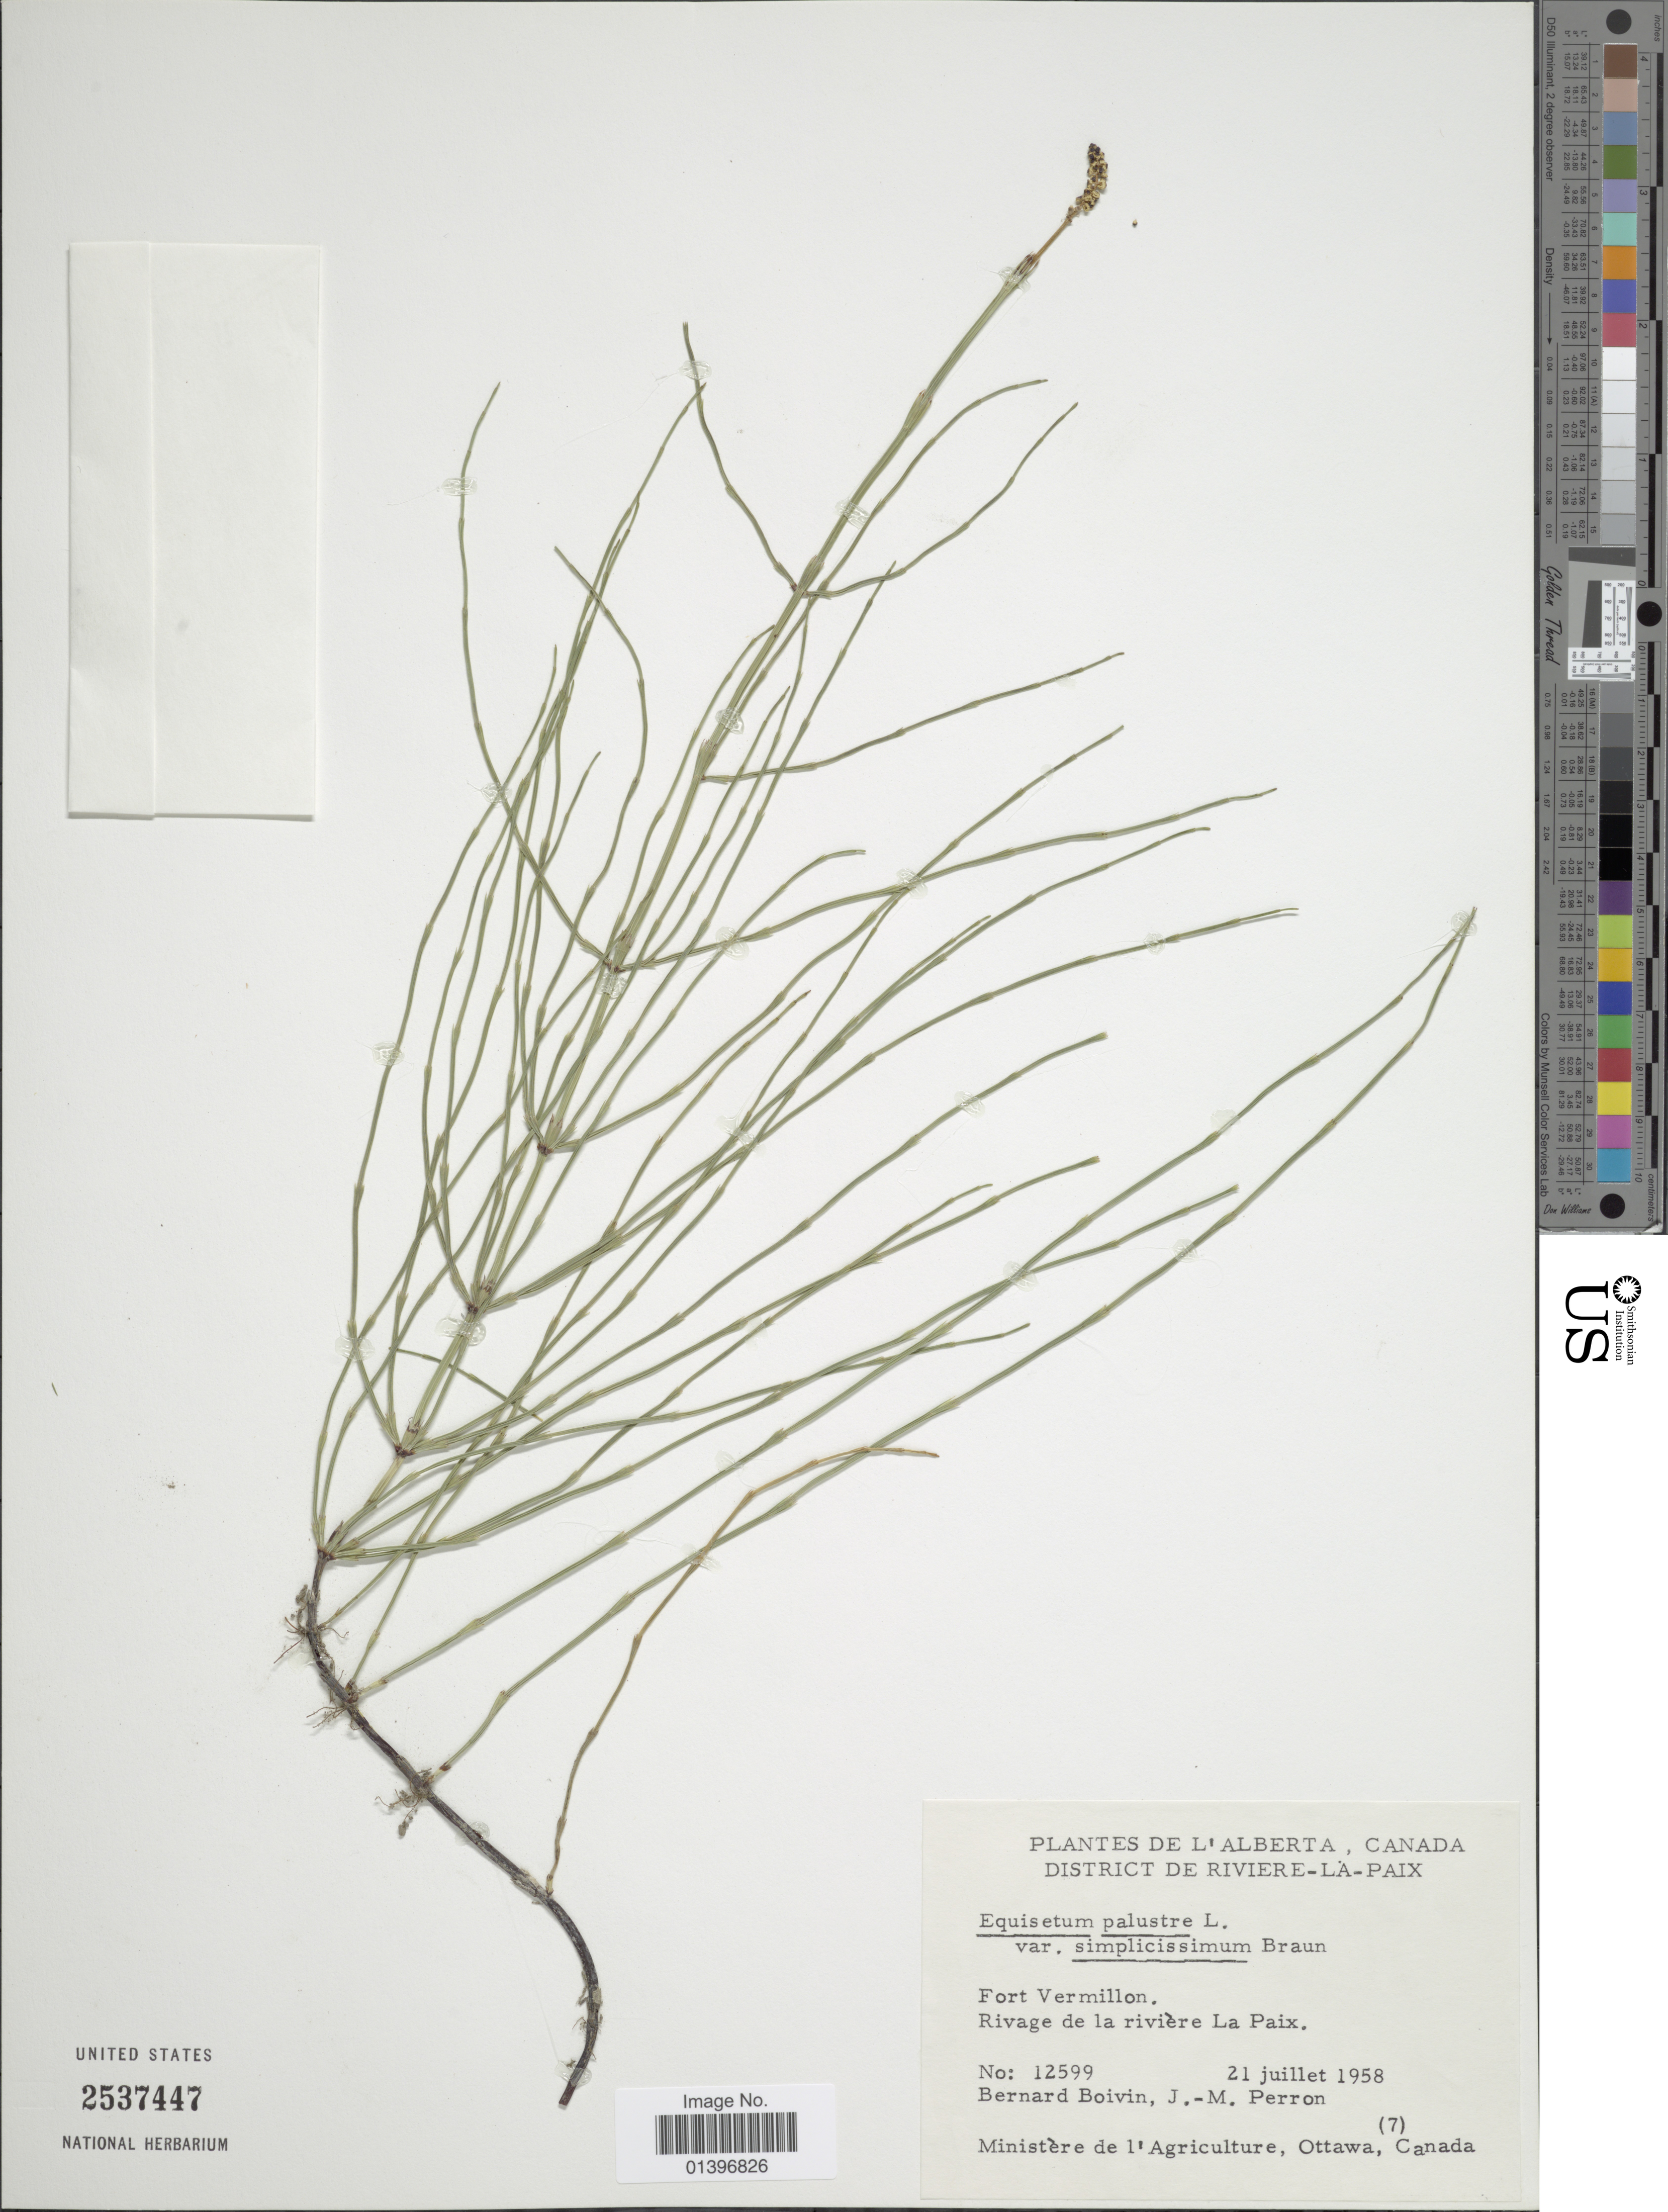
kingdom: Plantae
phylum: Tracheophyta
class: Polypodiopsida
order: Equisetales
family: Equisetaceae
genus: Equisetum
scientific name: Equisetum palustre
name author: L.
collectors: J. R. B. Boivin & J. Perron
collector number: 12599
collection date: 1958-07-21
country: Canada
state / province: Alberta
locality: Plantes de L'Alberta. District de Riviere-La-Paix. Fort Vermillon. Rivage de la rivière La Paix.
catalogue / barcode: US 2537447